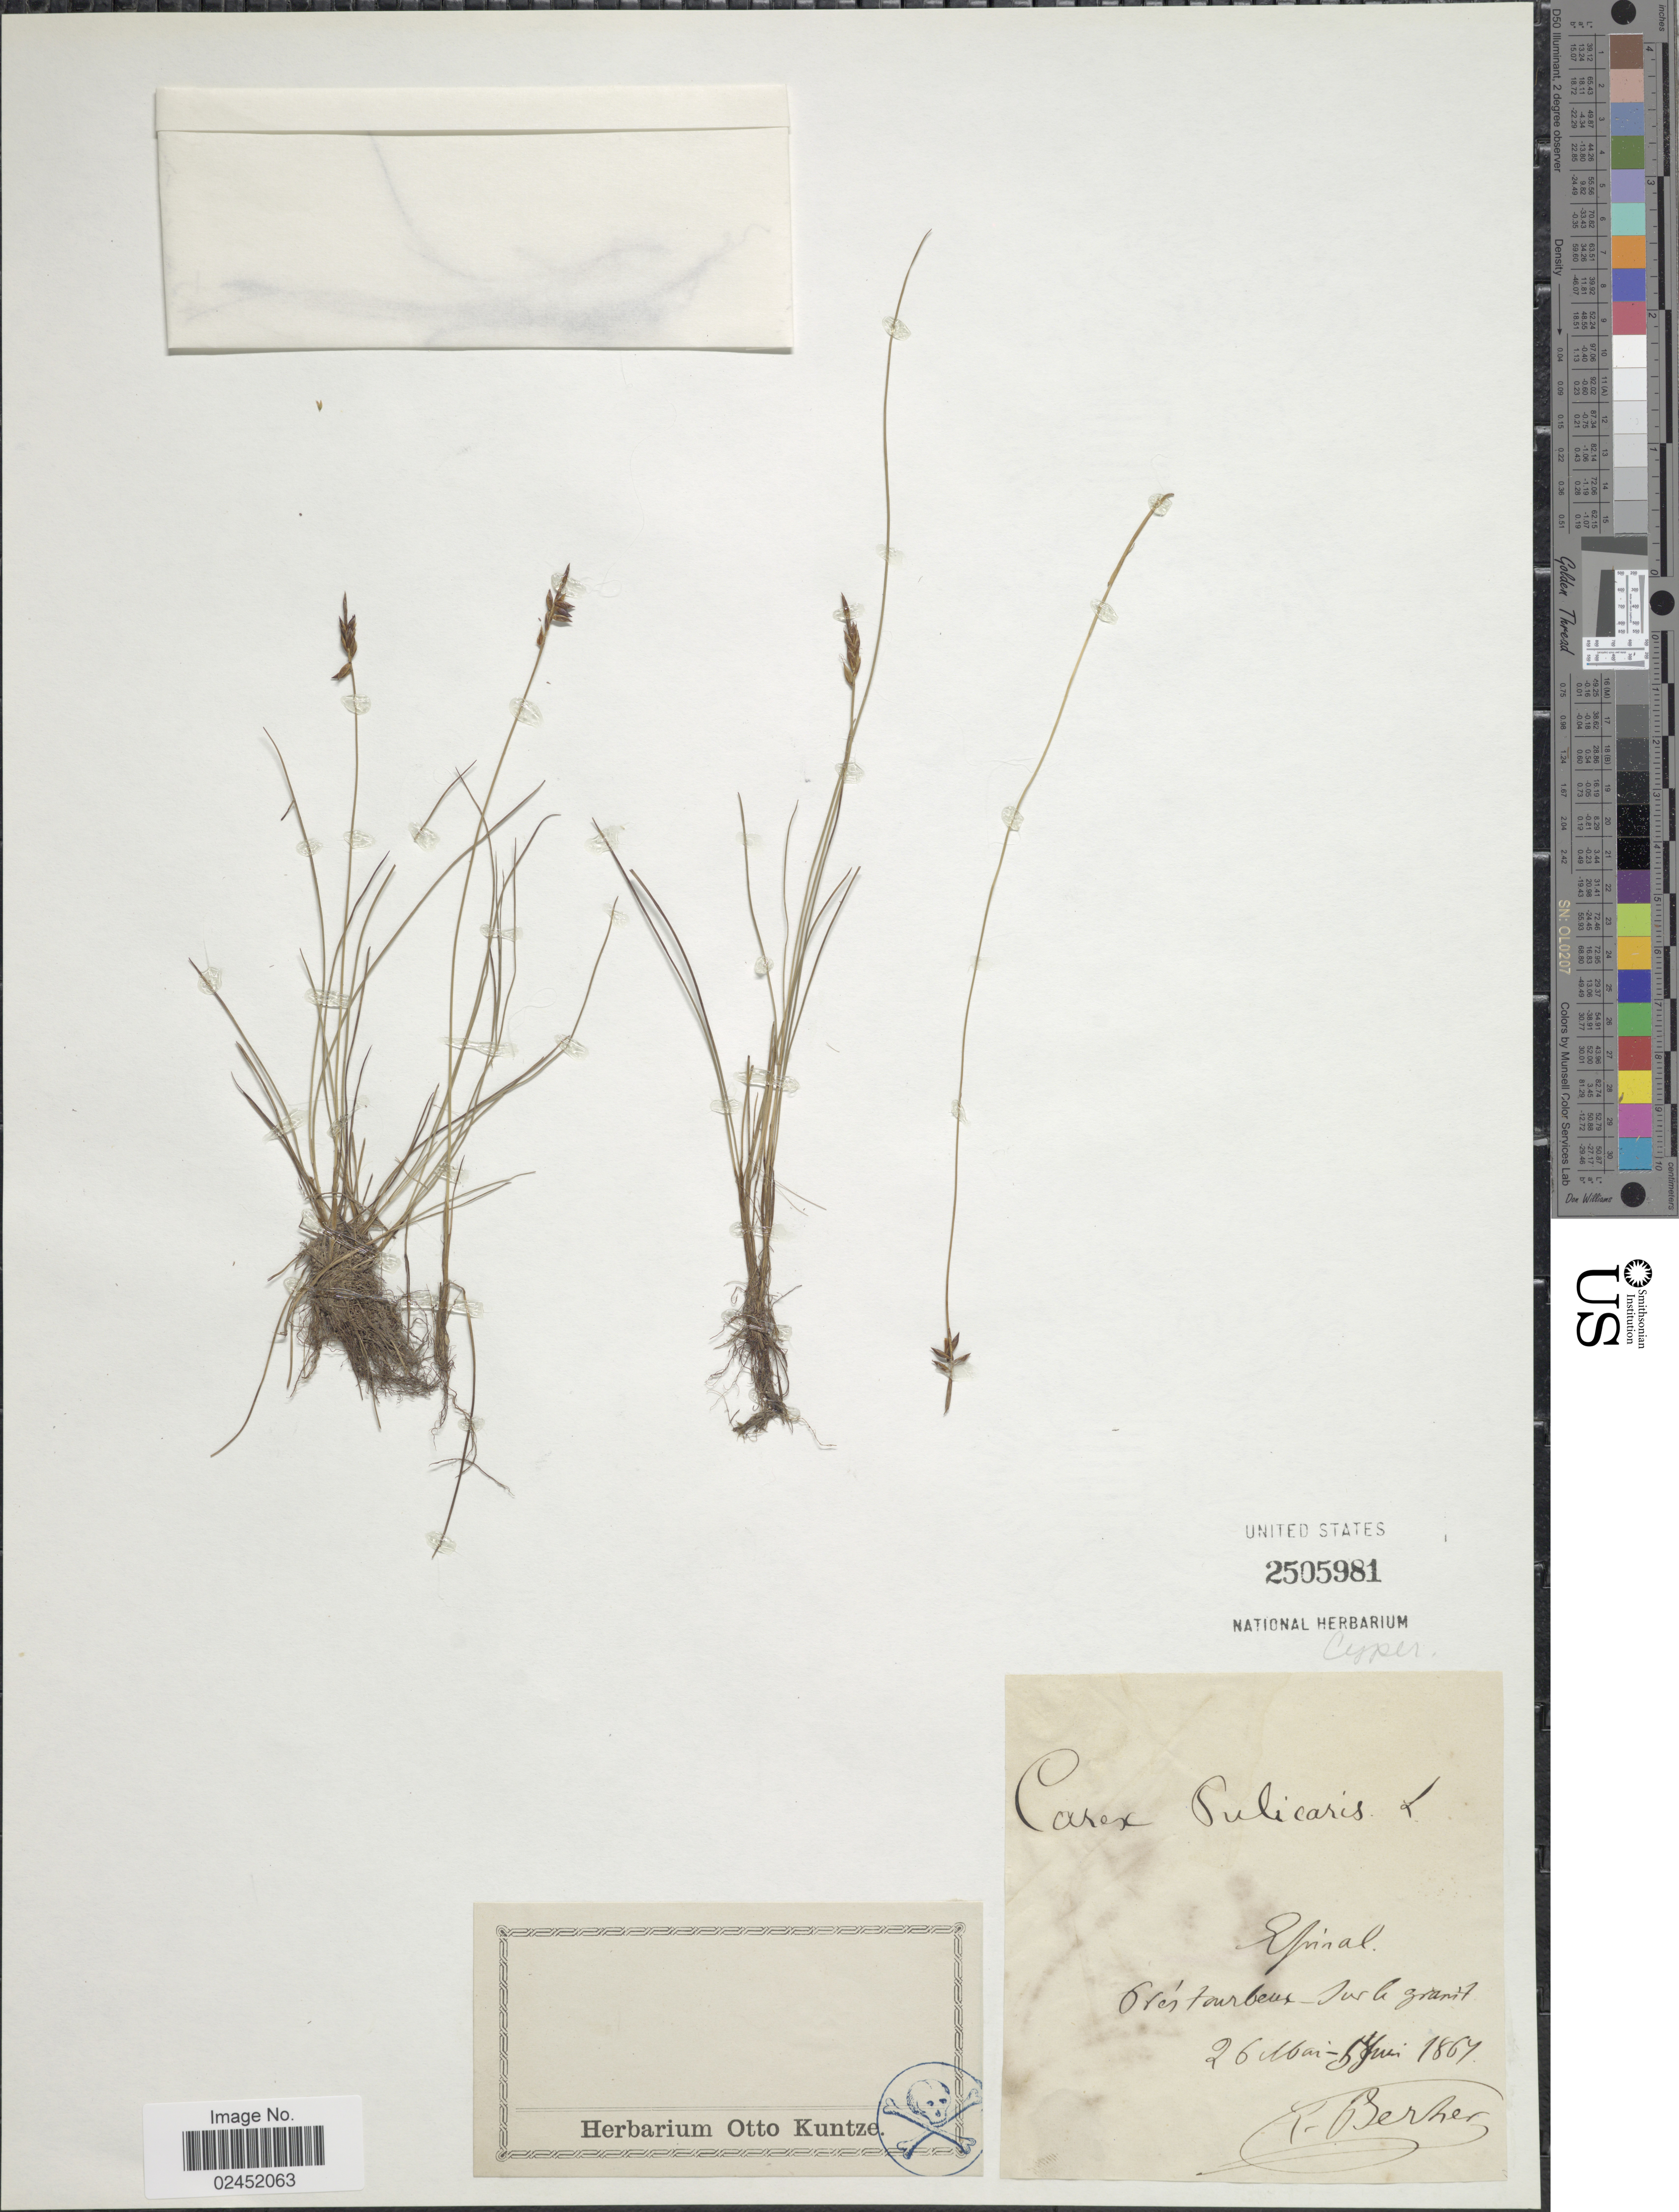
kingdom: Plantae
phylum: Tracheophyta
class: Liliopsida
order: Poales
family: Cyperaceae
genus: Carex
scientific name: Carex pulicaris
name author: L.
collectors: Berher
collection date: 1867-05-26/1867-06-05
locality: Epinal, Prés tourbeux - sur le granit [interpreted]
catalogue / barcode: US 2505981